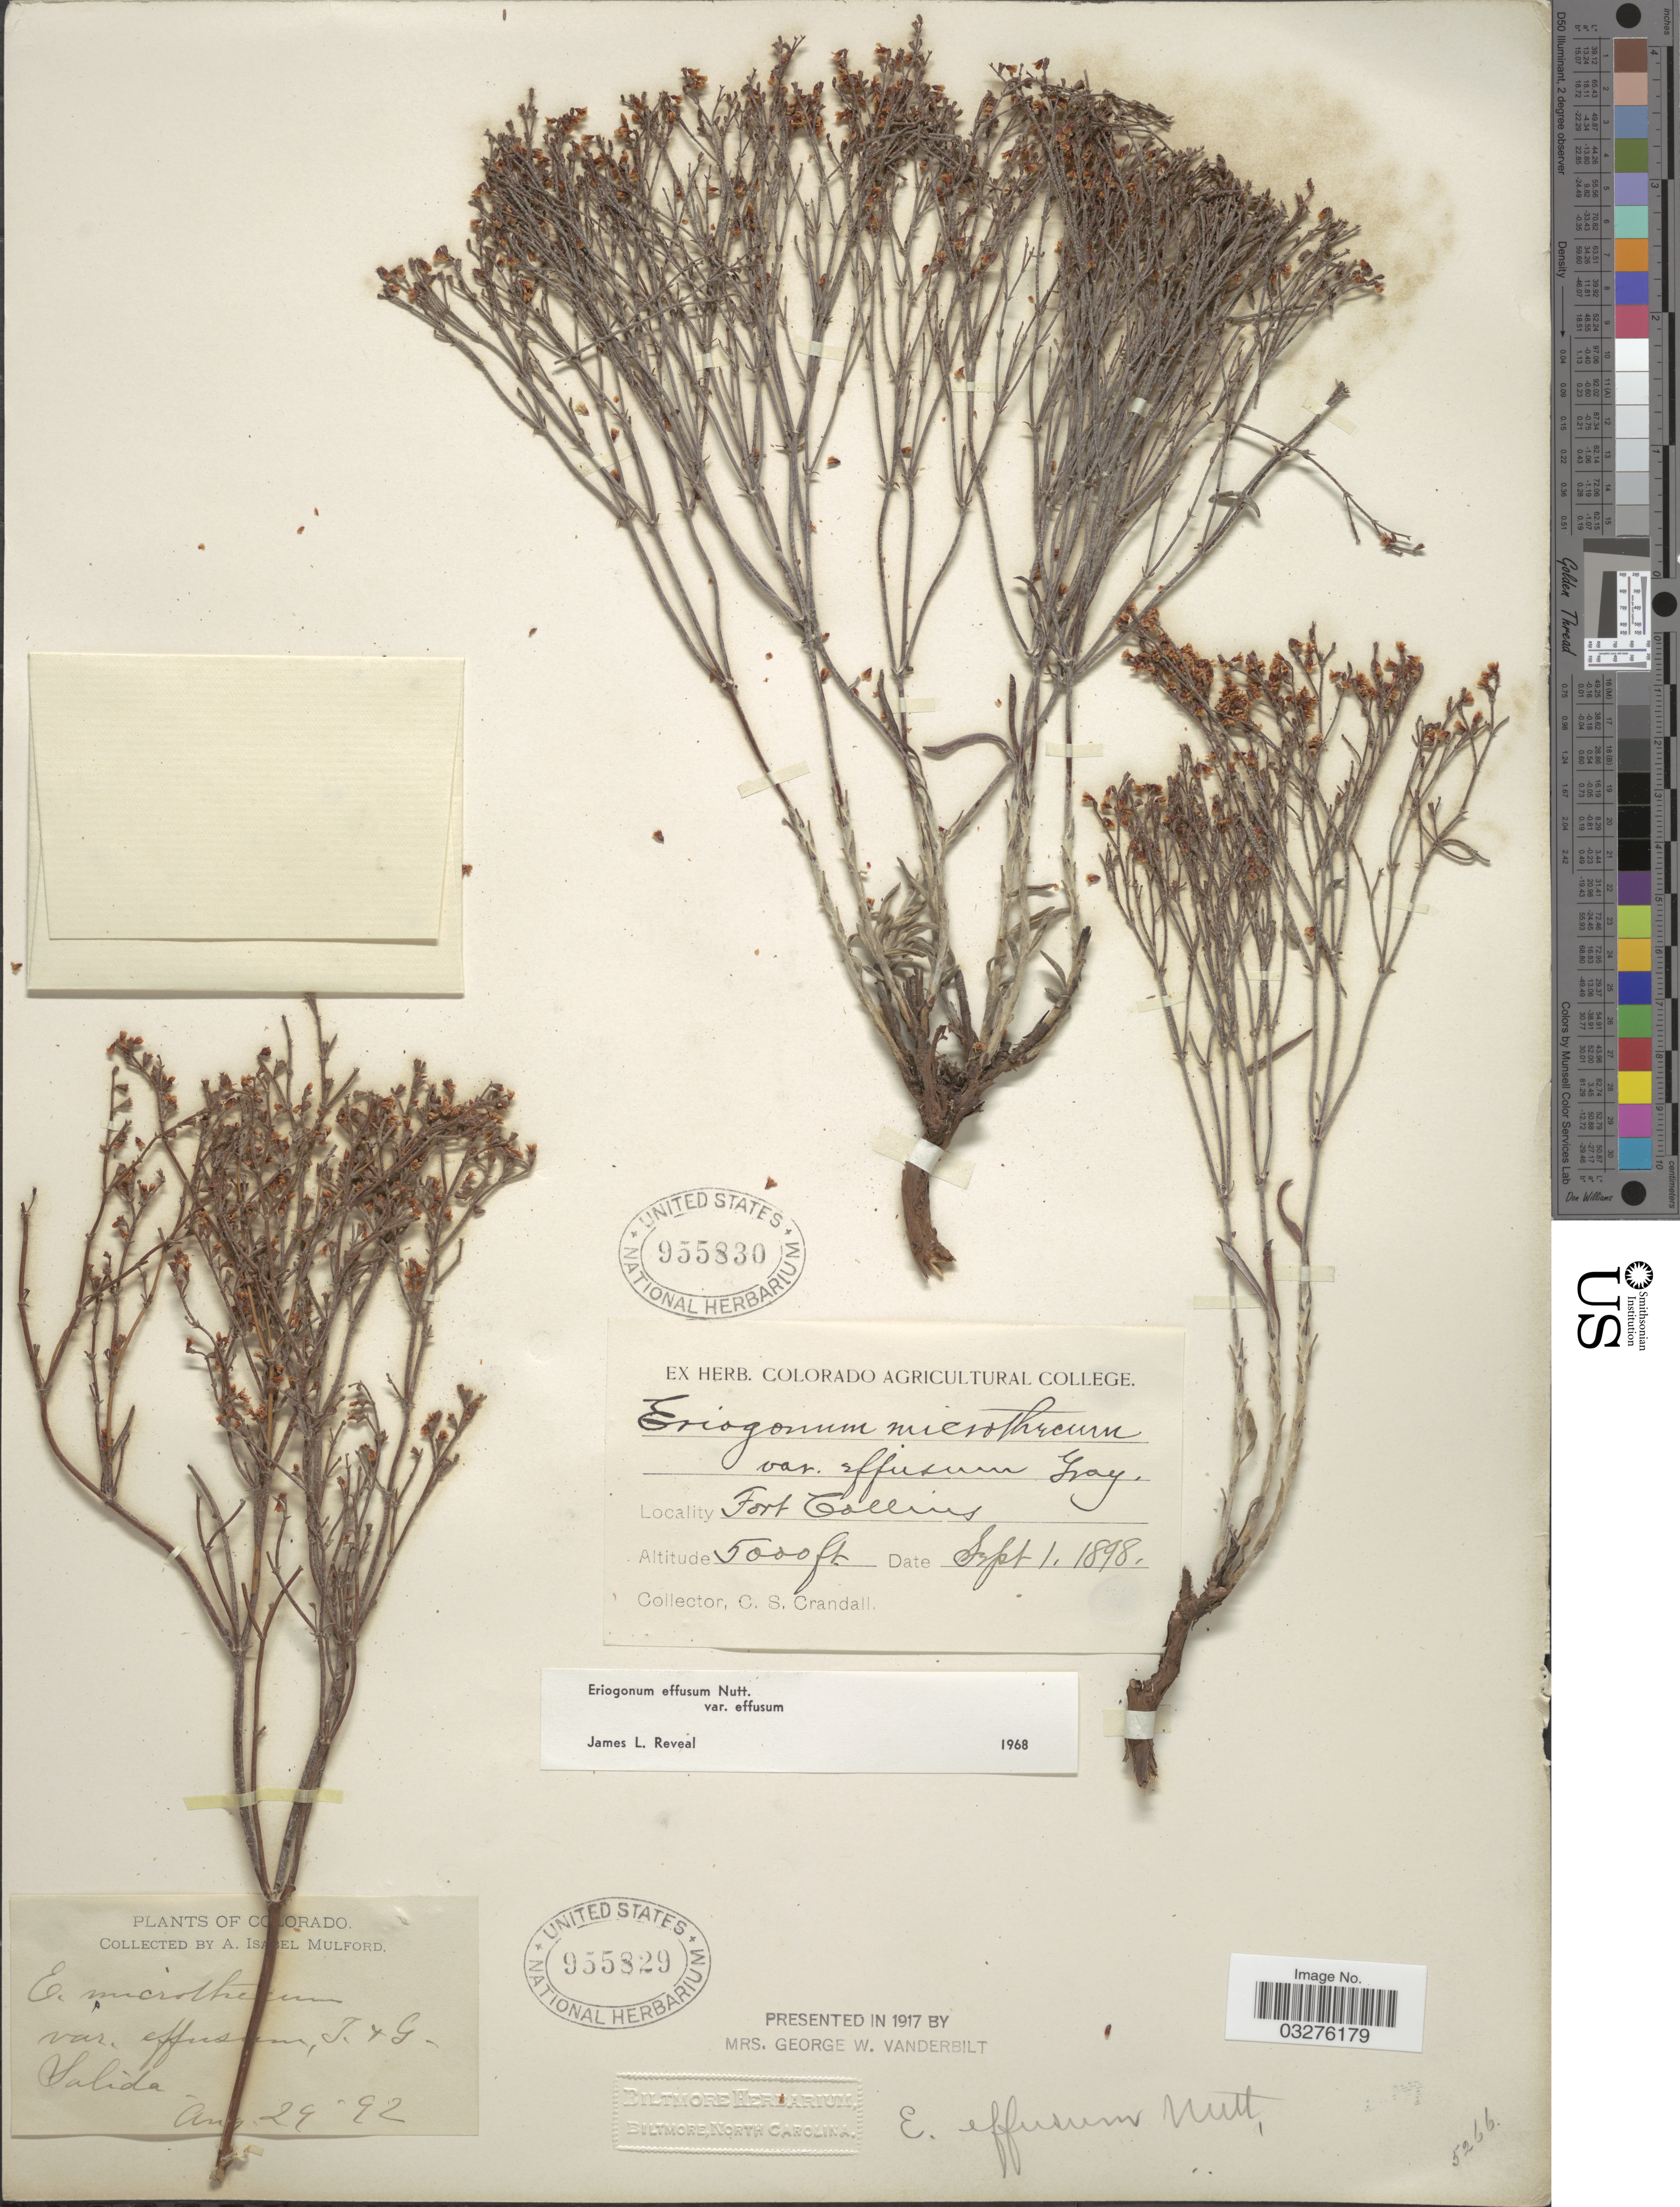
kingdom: Plantae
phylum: Tracheophyta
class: Magnoliopsida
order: Caryophyllales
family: Polygonaceae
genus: Eriogonum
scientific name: Eriogonum effusum var. effusum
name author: Nutt.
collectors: C. Crandall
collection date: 1898-09-01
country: United States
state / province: Colorado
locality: Fort Collins.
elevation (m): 1524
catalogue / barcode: US 955830-2